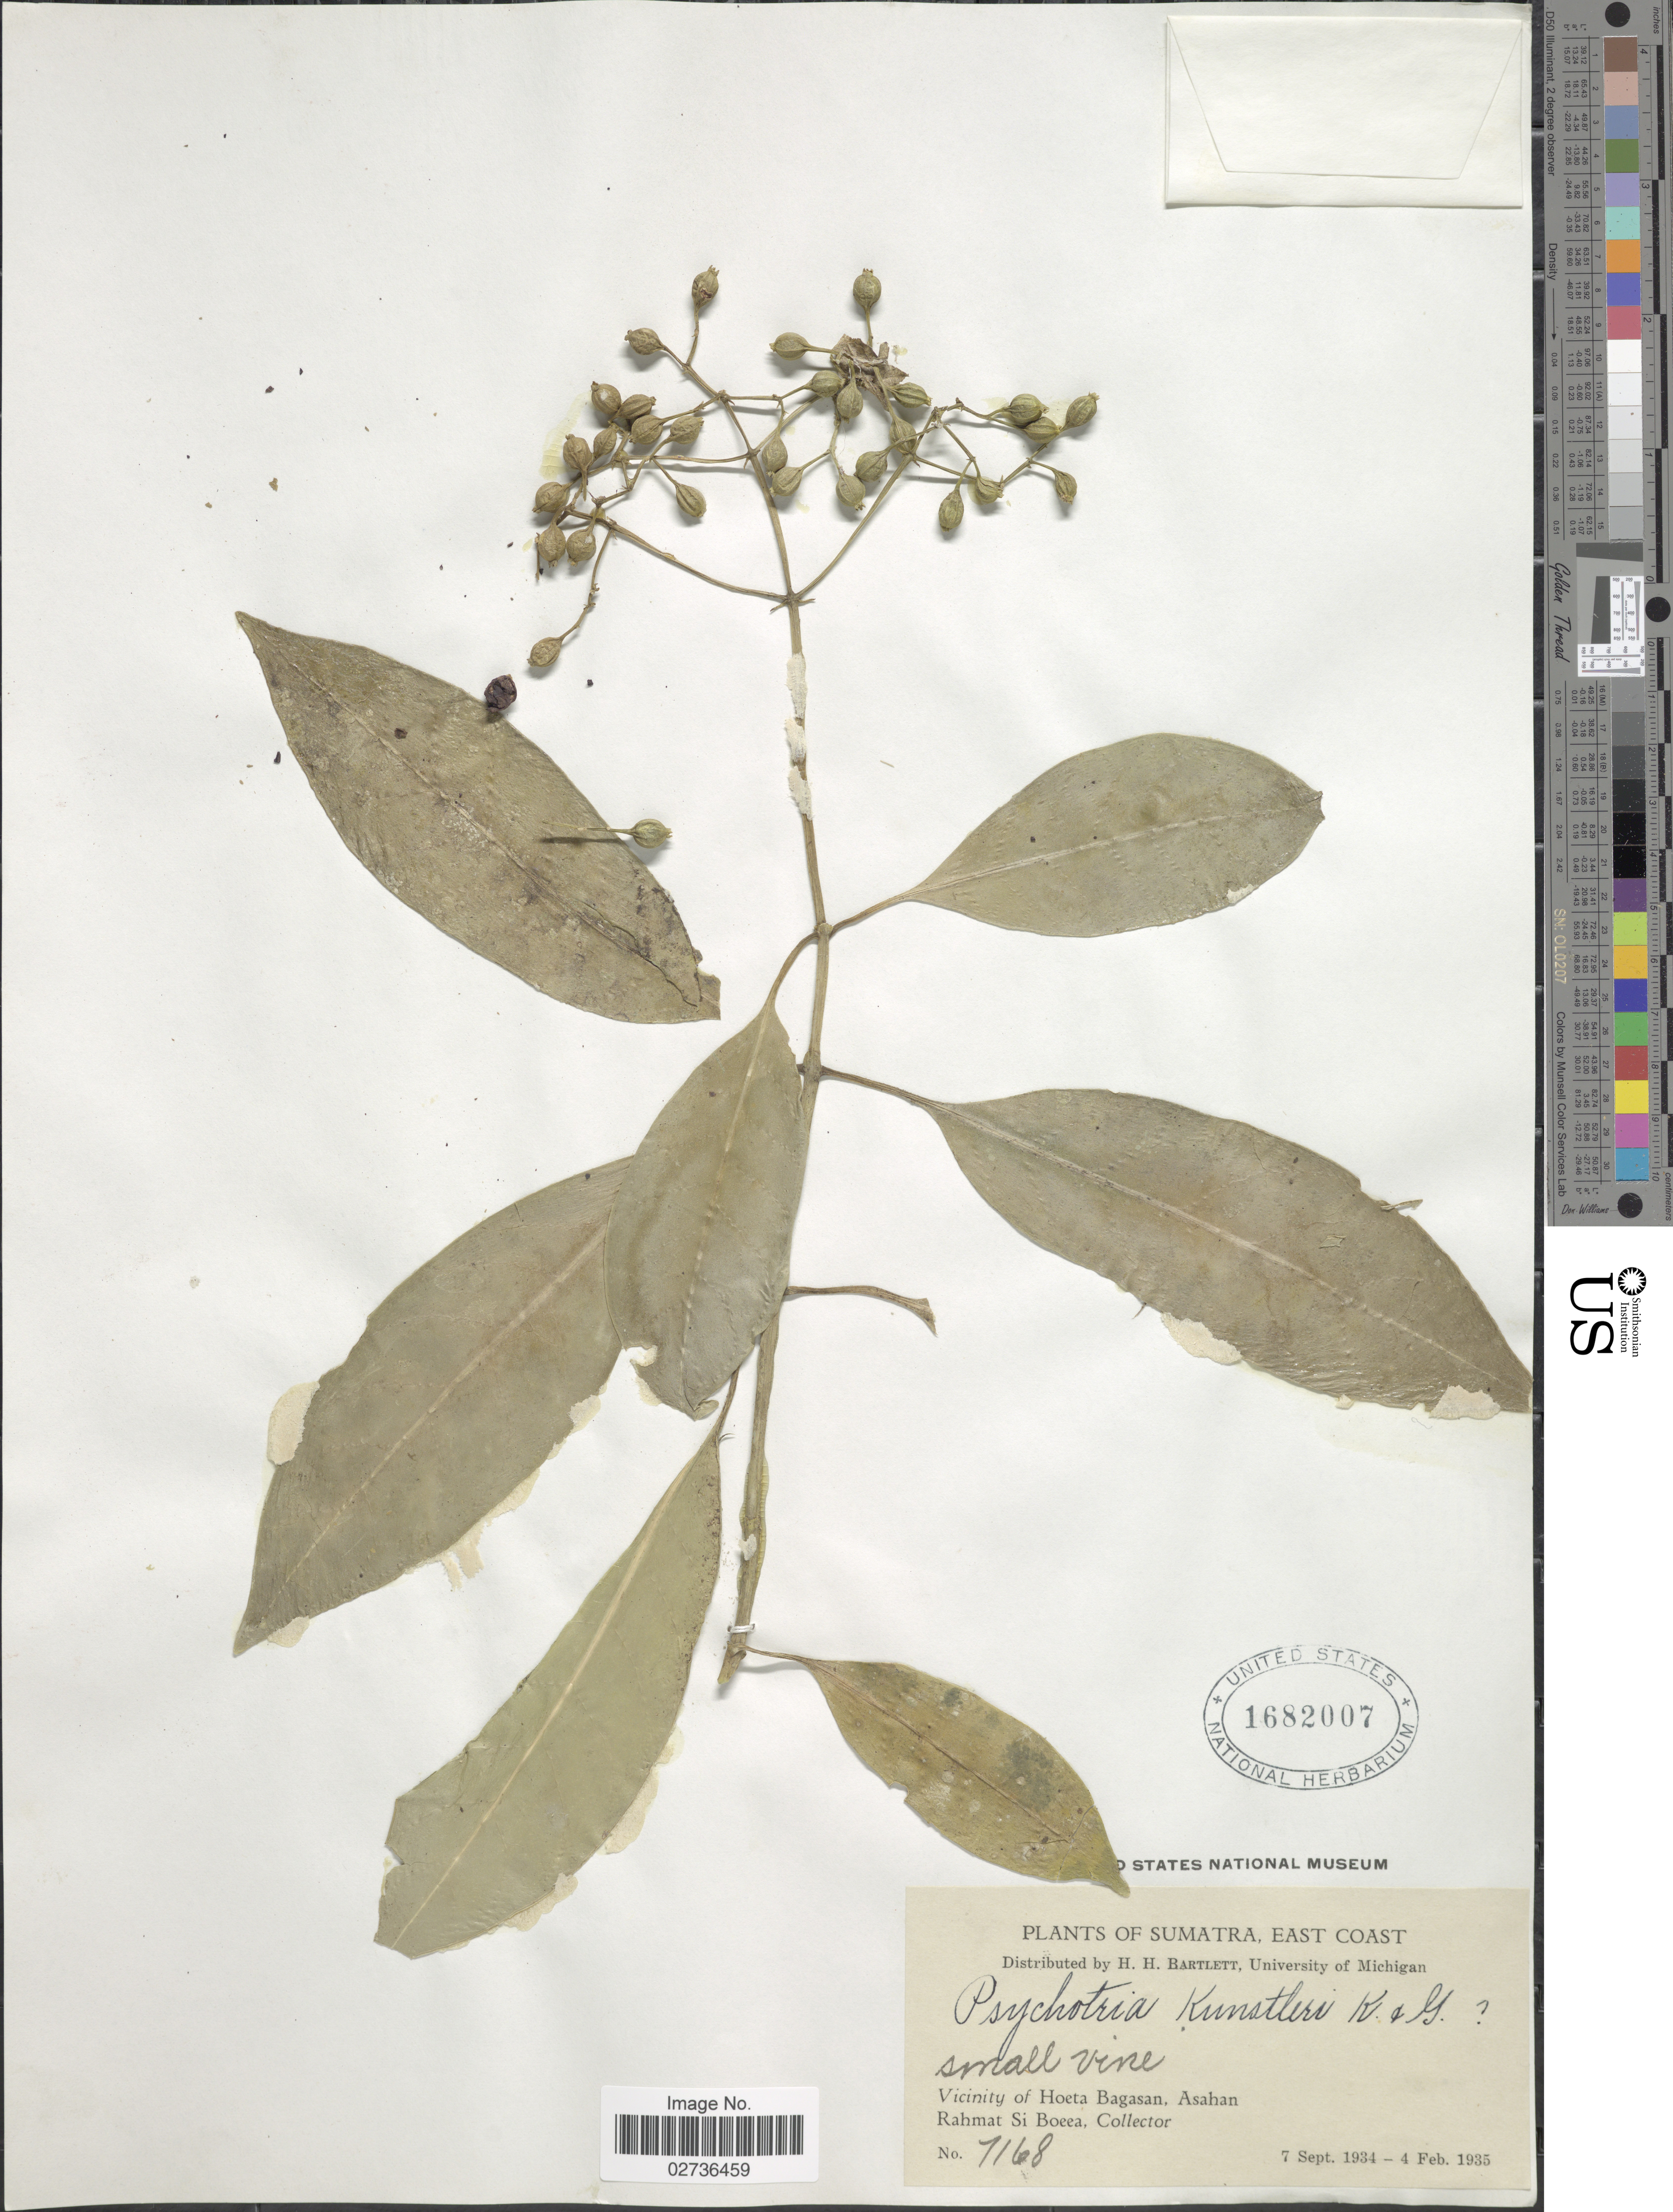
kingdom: Plantae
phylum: Tracheophyta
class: Magnoliopsida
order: Gentianales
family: Rubiaceae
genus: Psychotria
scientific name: Psychotria kunstleri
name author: King & Gamble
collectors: Rahmat Si Boeea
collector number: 7168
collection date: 1934-09-07/1935-02-04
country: Indonesia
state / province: Sumatra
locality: Sumatra, East Coast, Vicinity of Hoeta Bagasan, Asahan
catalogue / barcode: US 1682007